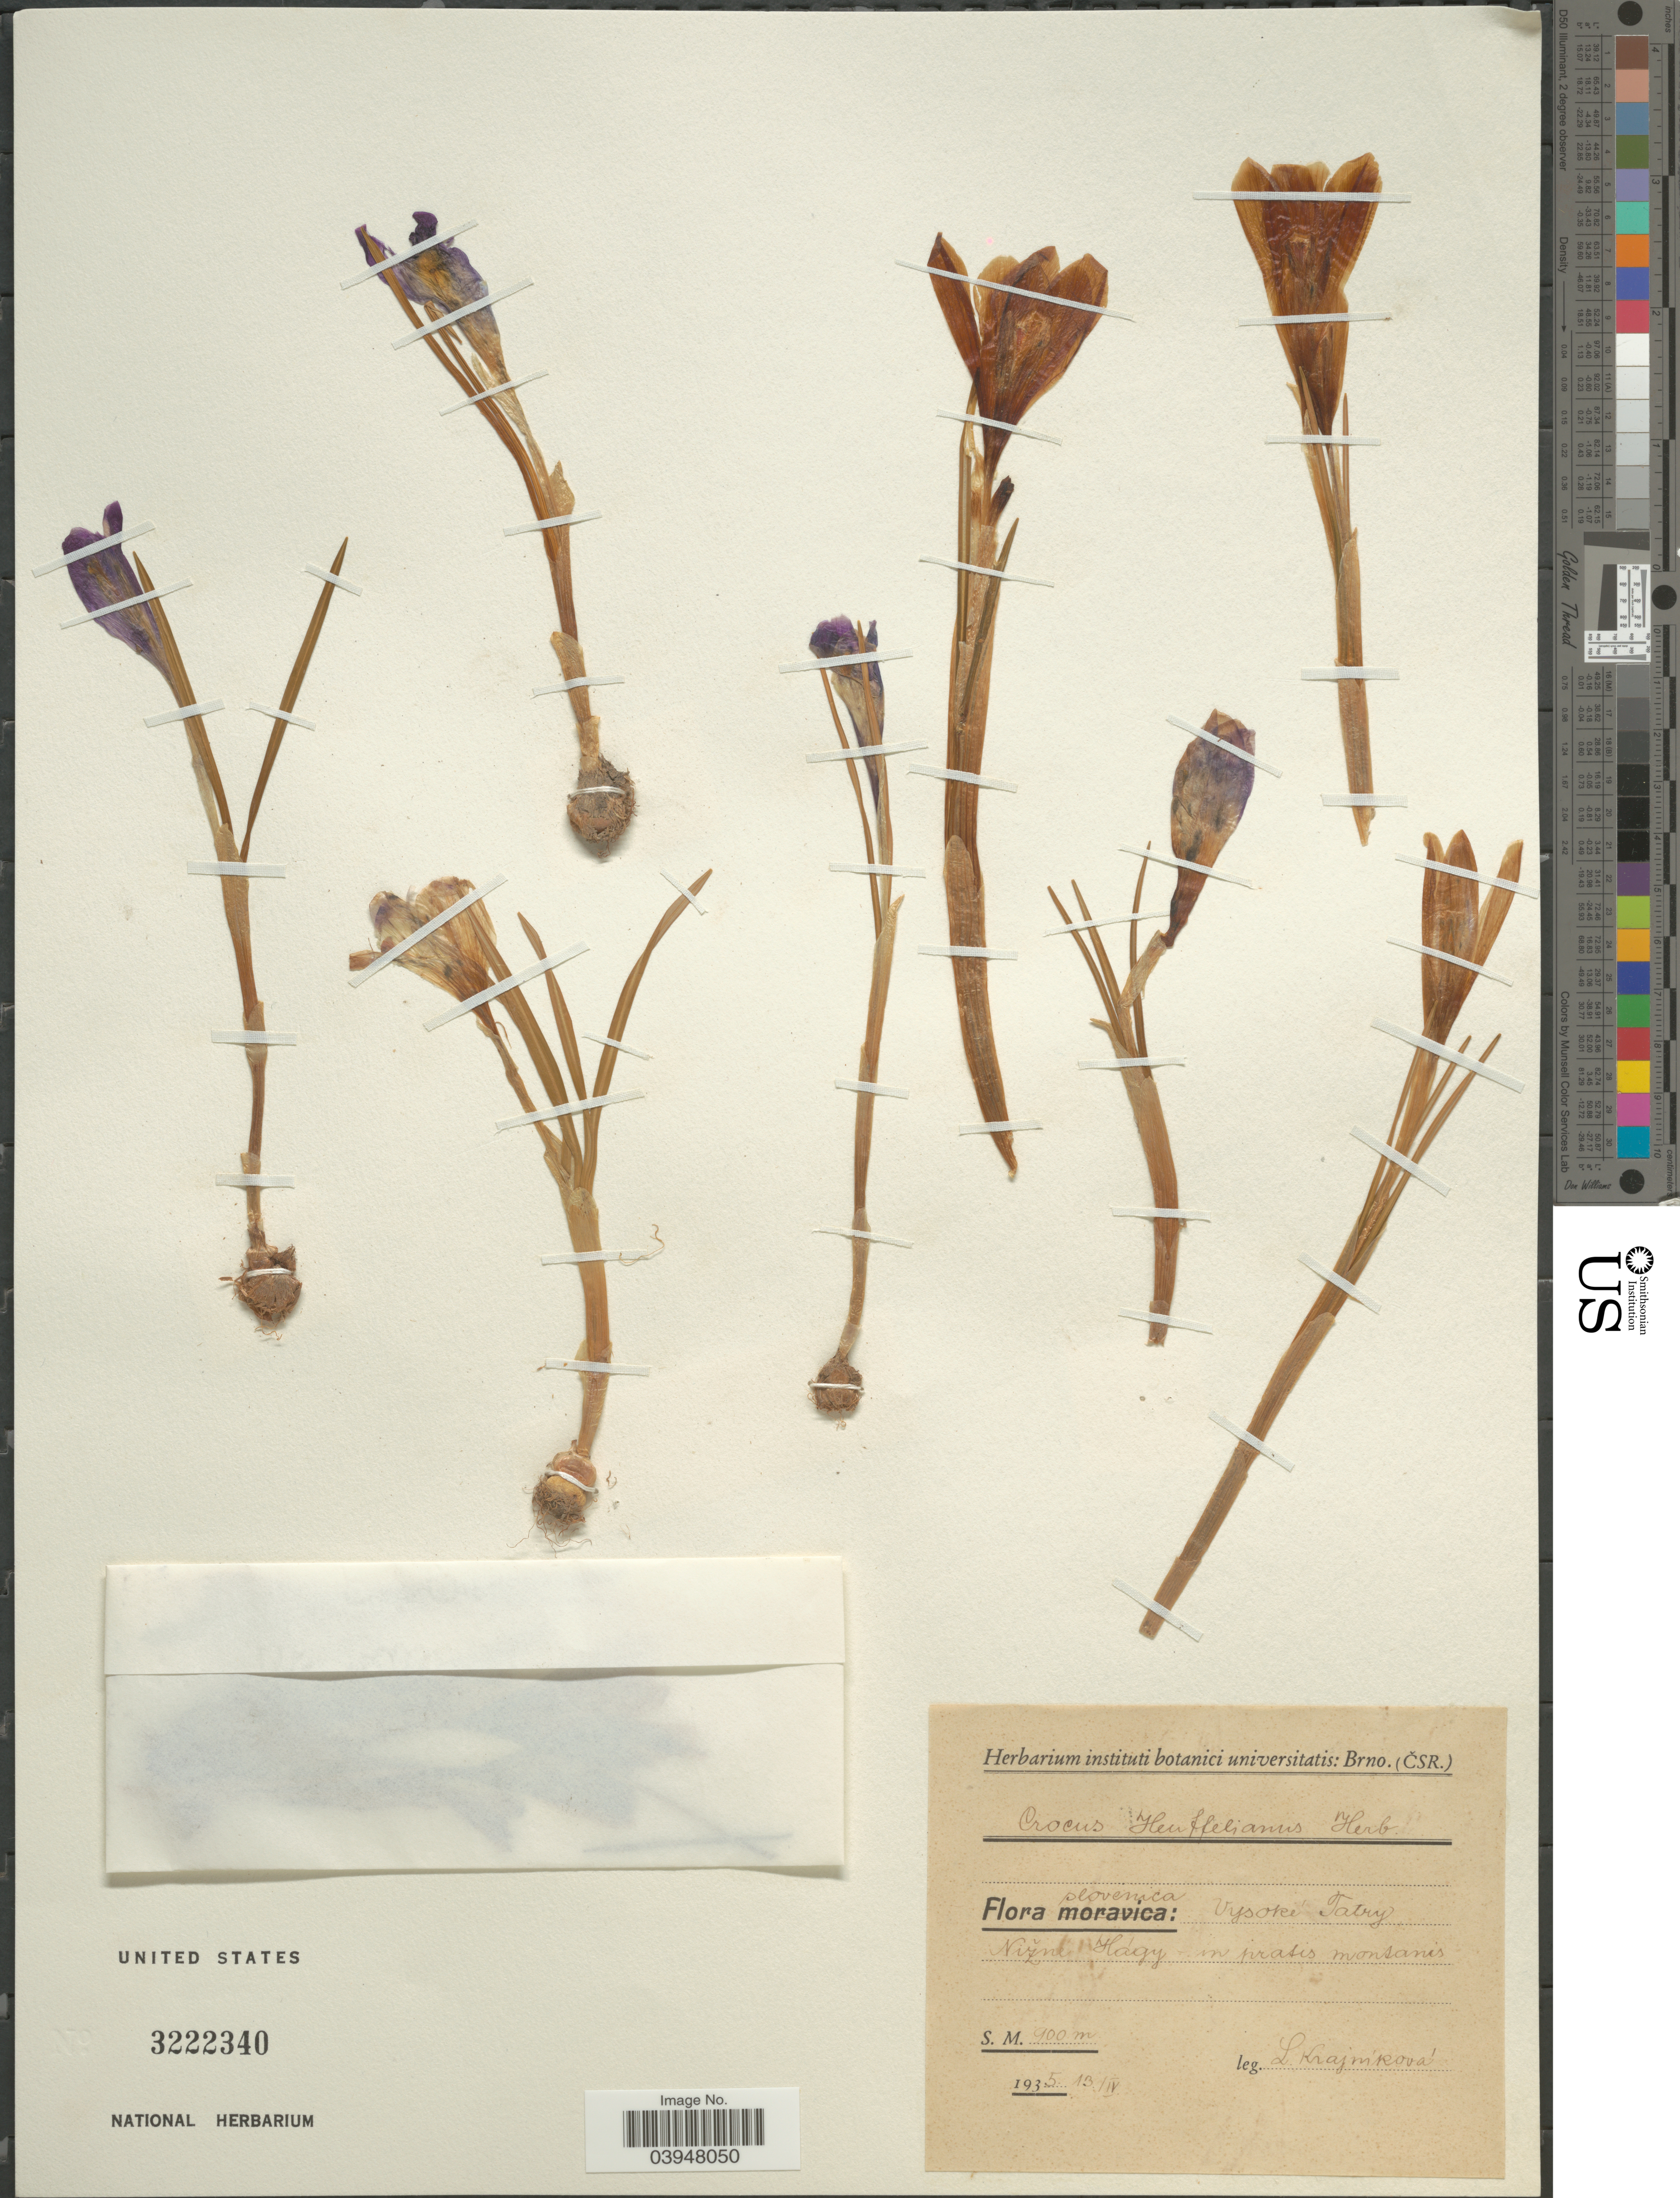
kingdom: Plantae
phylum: Tracheophyta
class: Liliopsida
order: Asparagales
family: Iridaceae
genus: Crocus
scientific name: Crocus heuffelianus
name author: Herb.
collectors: L. Krajinicova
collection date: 1935-04-13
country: Slovakia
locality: Slovenica. Vysoké Tatry. Nizne Hágy in pratis montanis.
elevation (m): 900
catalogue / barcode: US 3222340